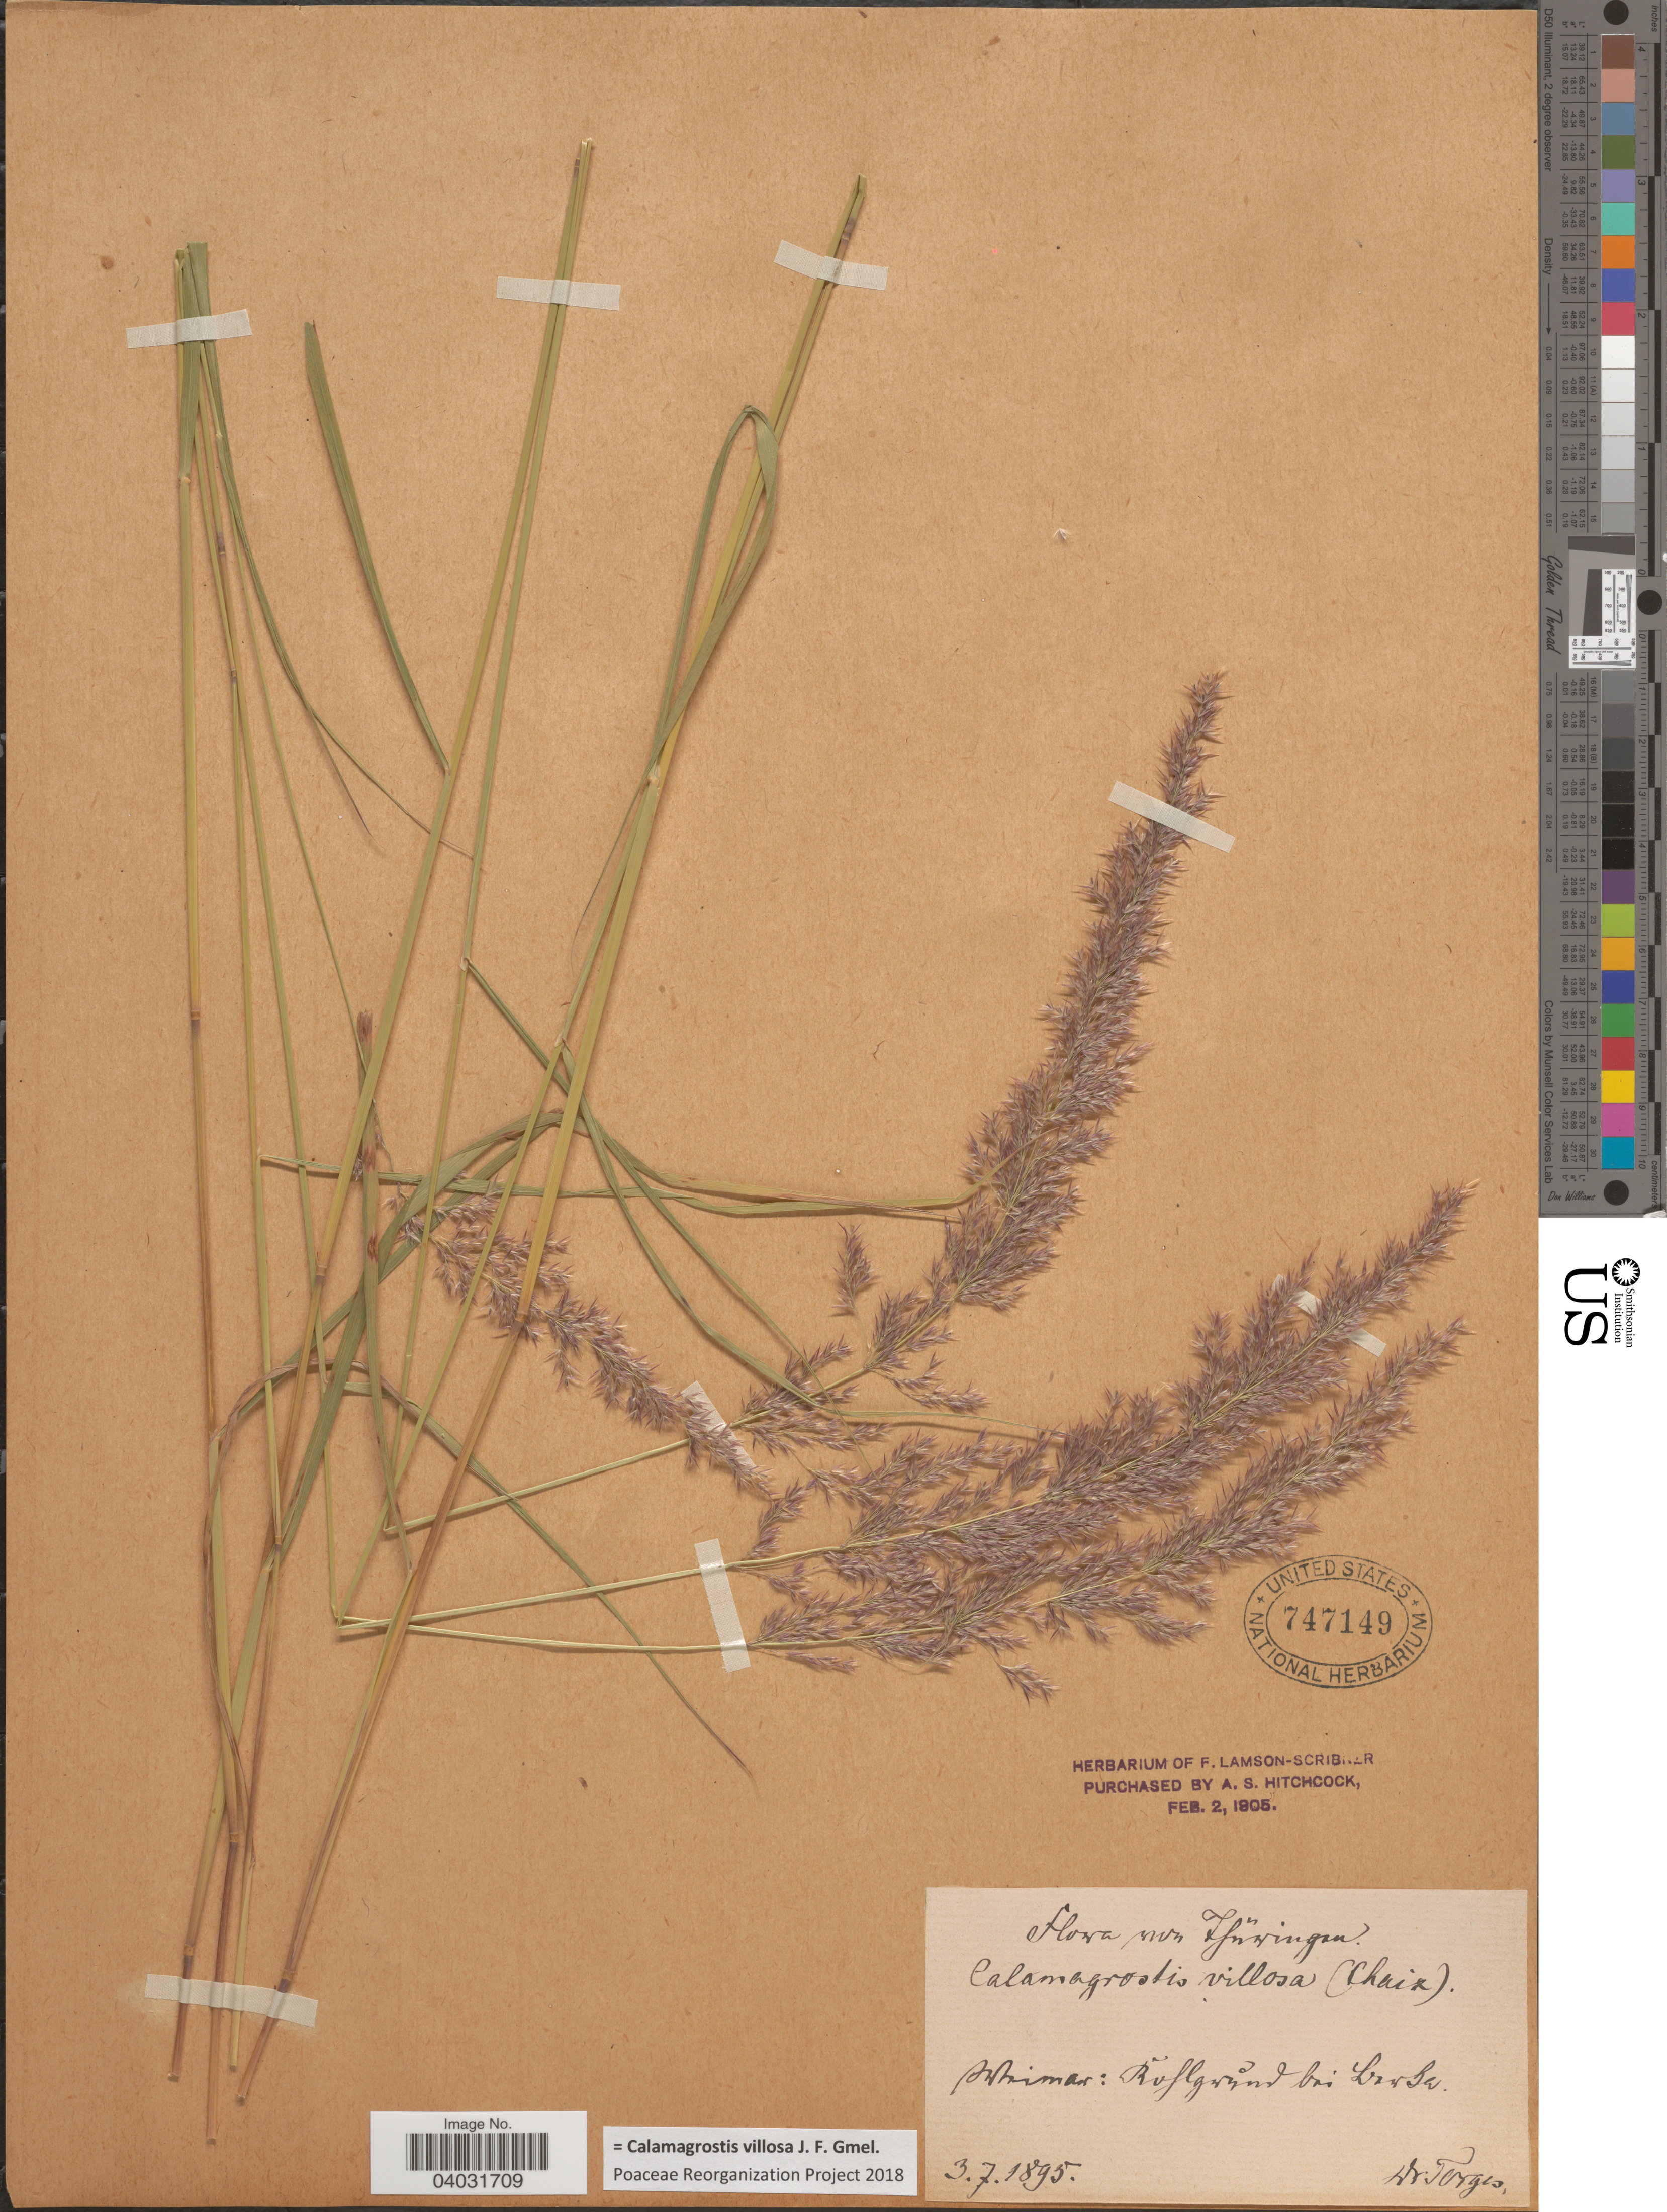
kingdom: Plantae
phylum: Tracheophyta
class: Liliopsida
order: Poales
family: Poaceae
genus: Calamagrostis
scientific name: Calamagrostis villosa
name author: J.F. Gmel.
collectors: Torges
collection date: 1895-07-03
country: Germany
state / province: Thuringia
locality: Weimar: Kahlgrund bei Berka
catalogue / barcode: US 747149